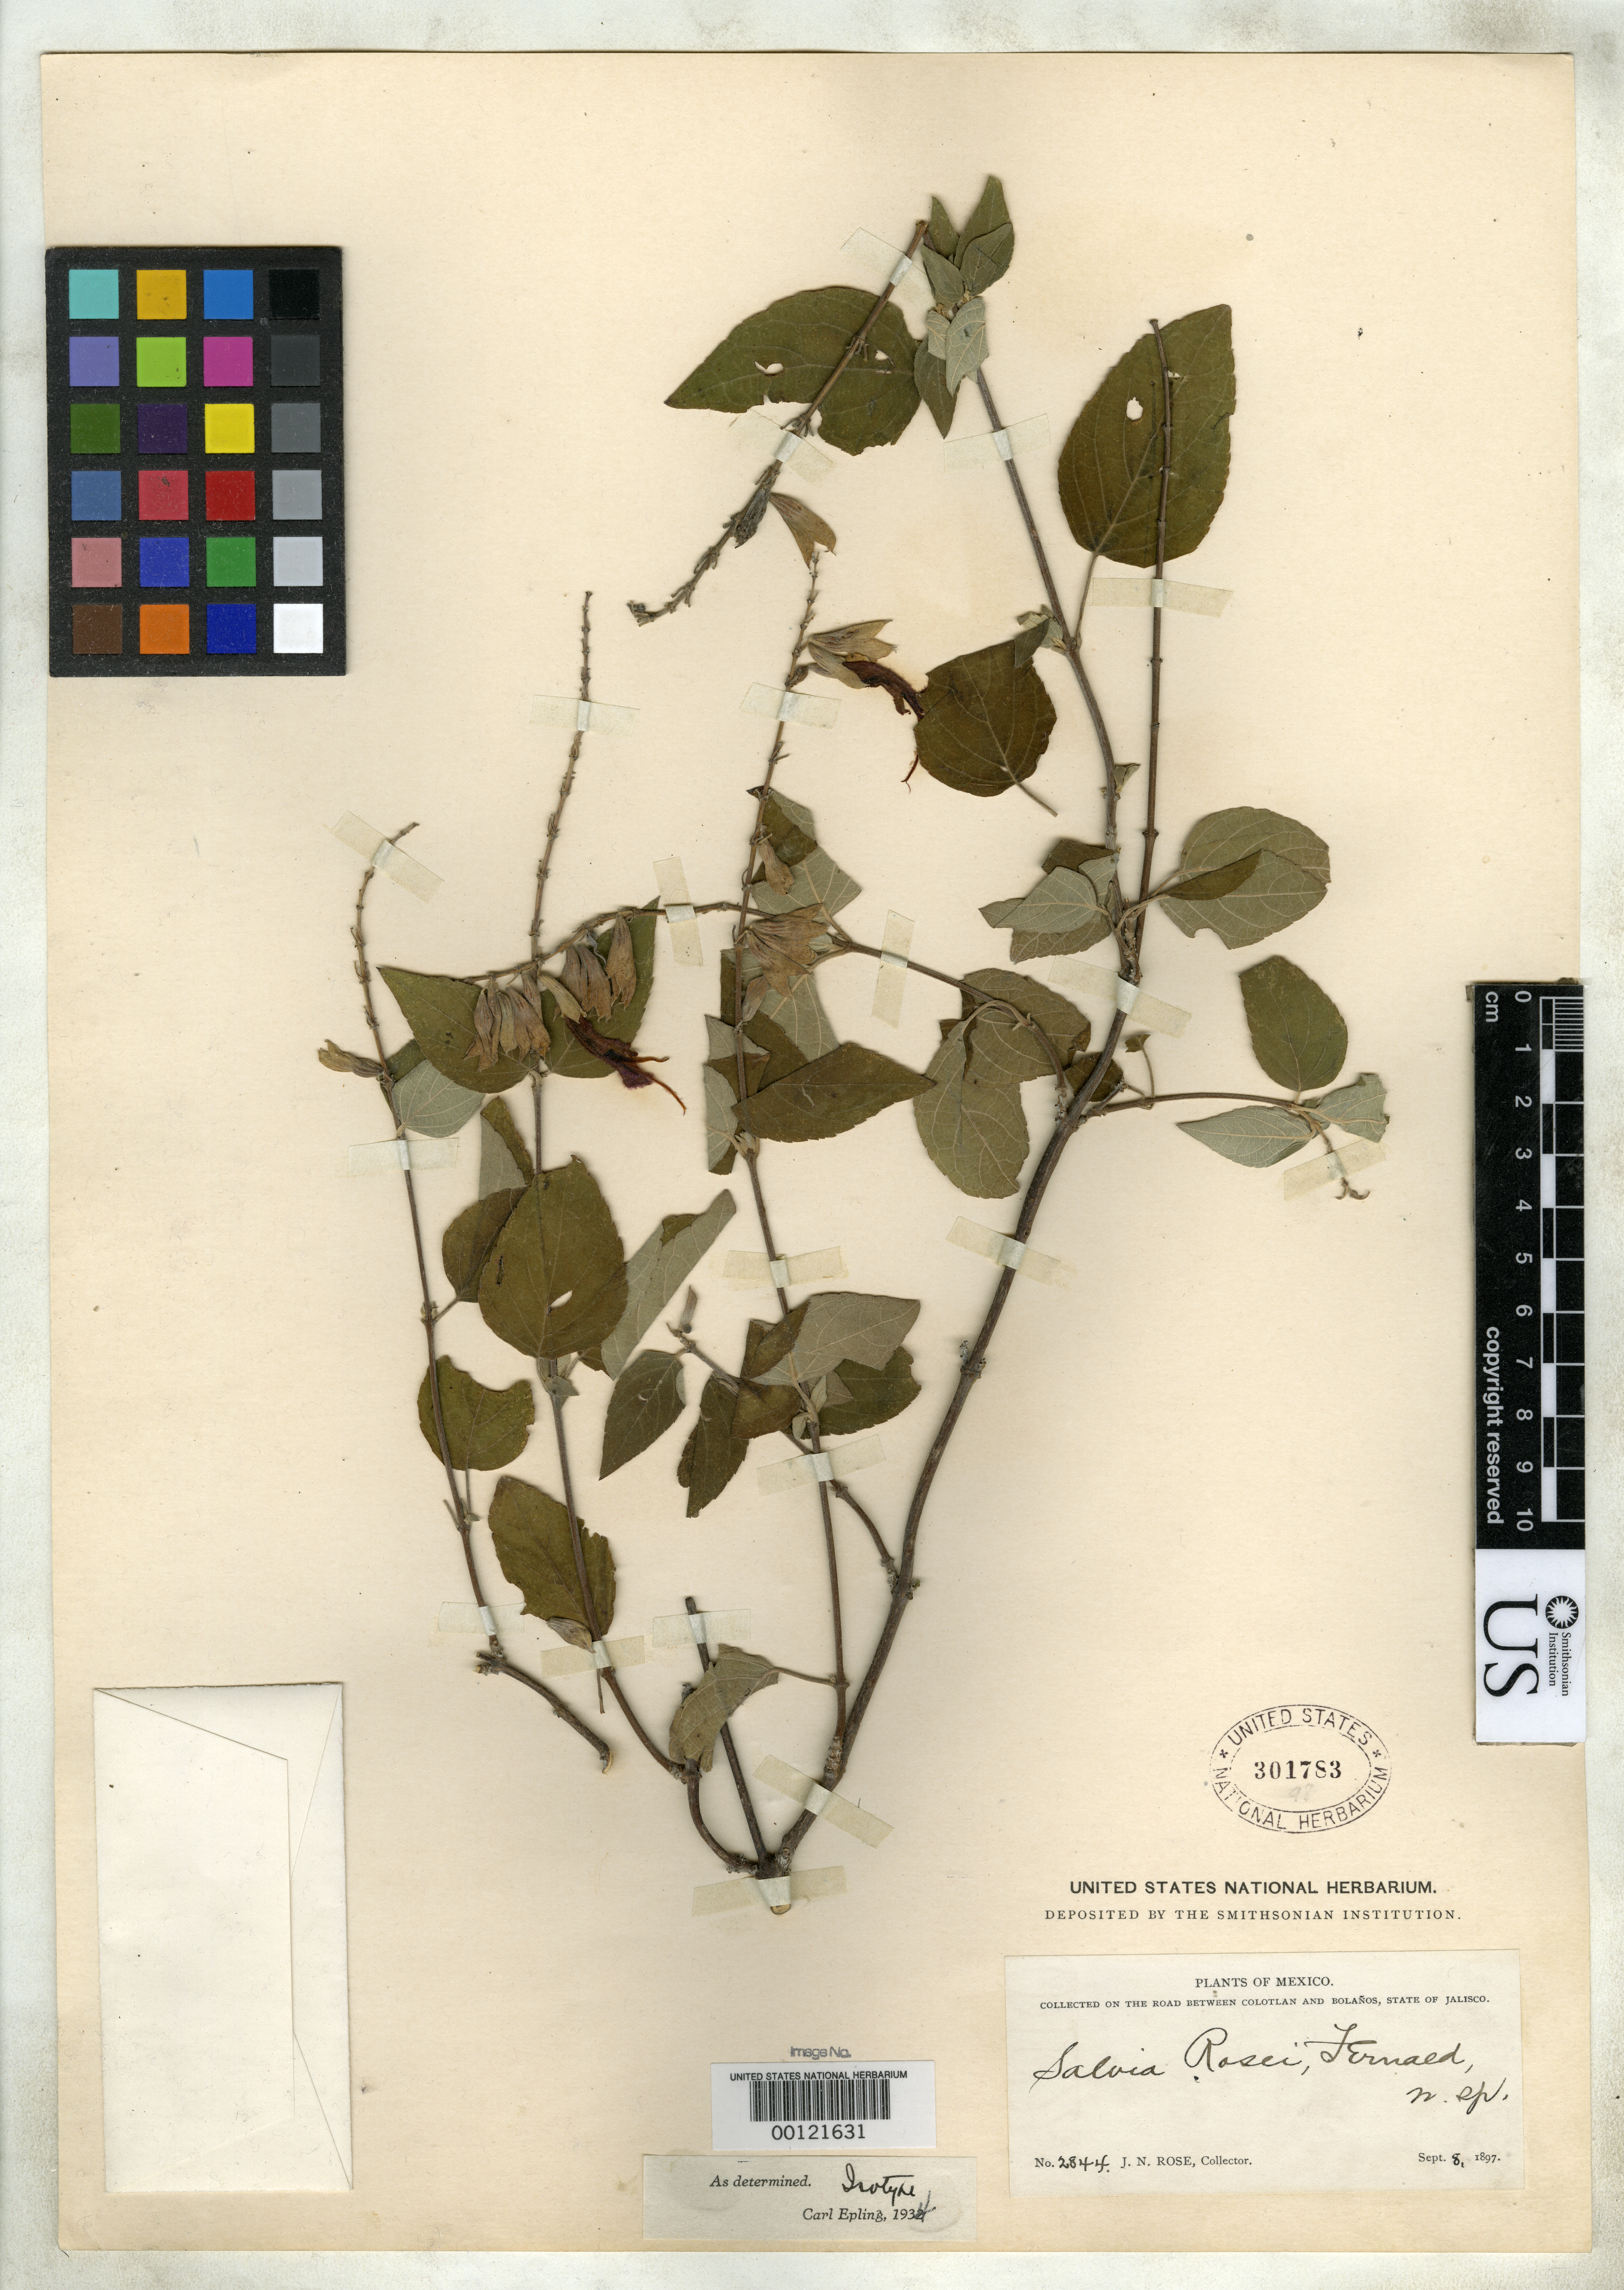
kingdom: Plantae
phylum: Tracheophyta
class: Magnoliopsida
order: Lamiales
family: Lamiaceae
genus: Salvia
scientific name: Salvia rosei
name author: Fernald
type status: Isotype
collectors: J. N. Rose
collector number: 2844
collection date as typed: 08 Sep 1897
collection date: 1897-09-08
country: Mexico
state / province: Jalisco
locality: Between Colotlan & Bolanos.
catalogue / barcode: US 301783